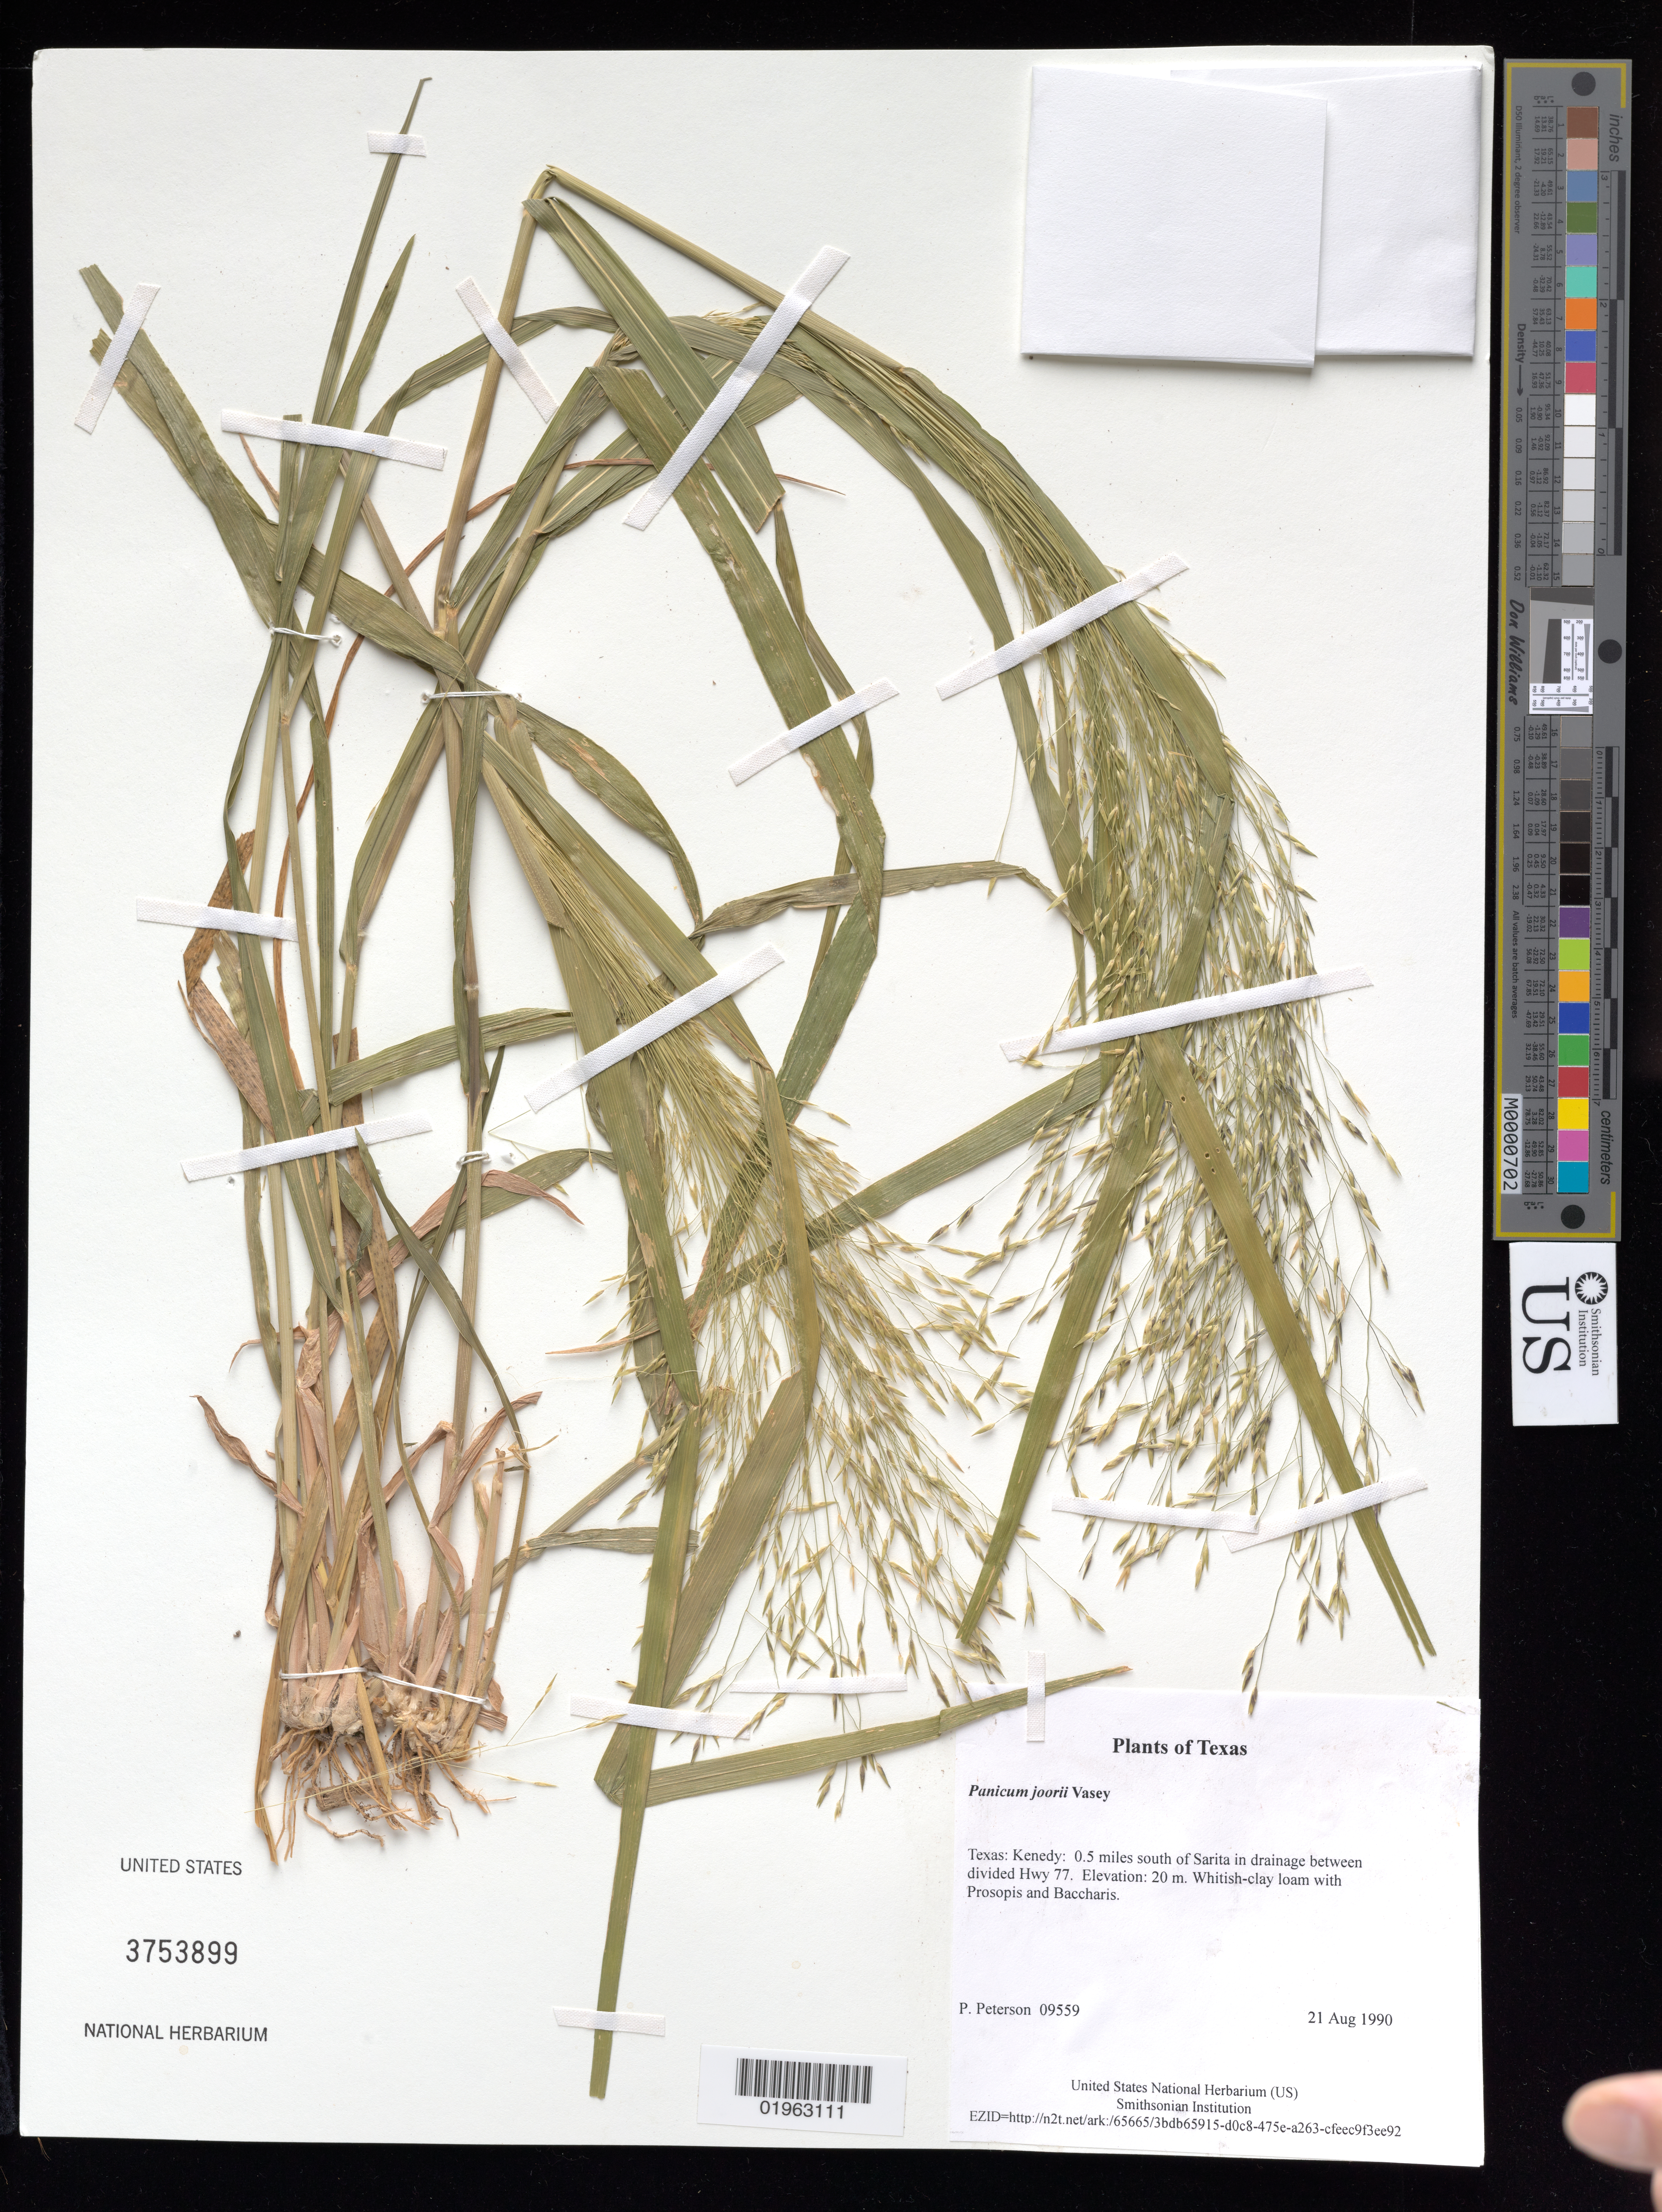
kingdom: Plantae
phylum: Tracheophyta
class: Liliopsida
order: Poales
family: Poaceae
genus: Panicum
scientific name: Panicum sp.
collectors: P. M. Peterson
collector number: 09559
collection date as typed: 21 Aug 1990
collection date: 1990-08-21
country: United States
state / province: Texas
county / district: Kenedy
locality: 0.5 miles south of Sarita in drainage between divided Hwy 77.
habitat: Whitish-clay loam with Prosopis and Baccharis.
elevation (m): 20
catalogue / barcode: US 3753899